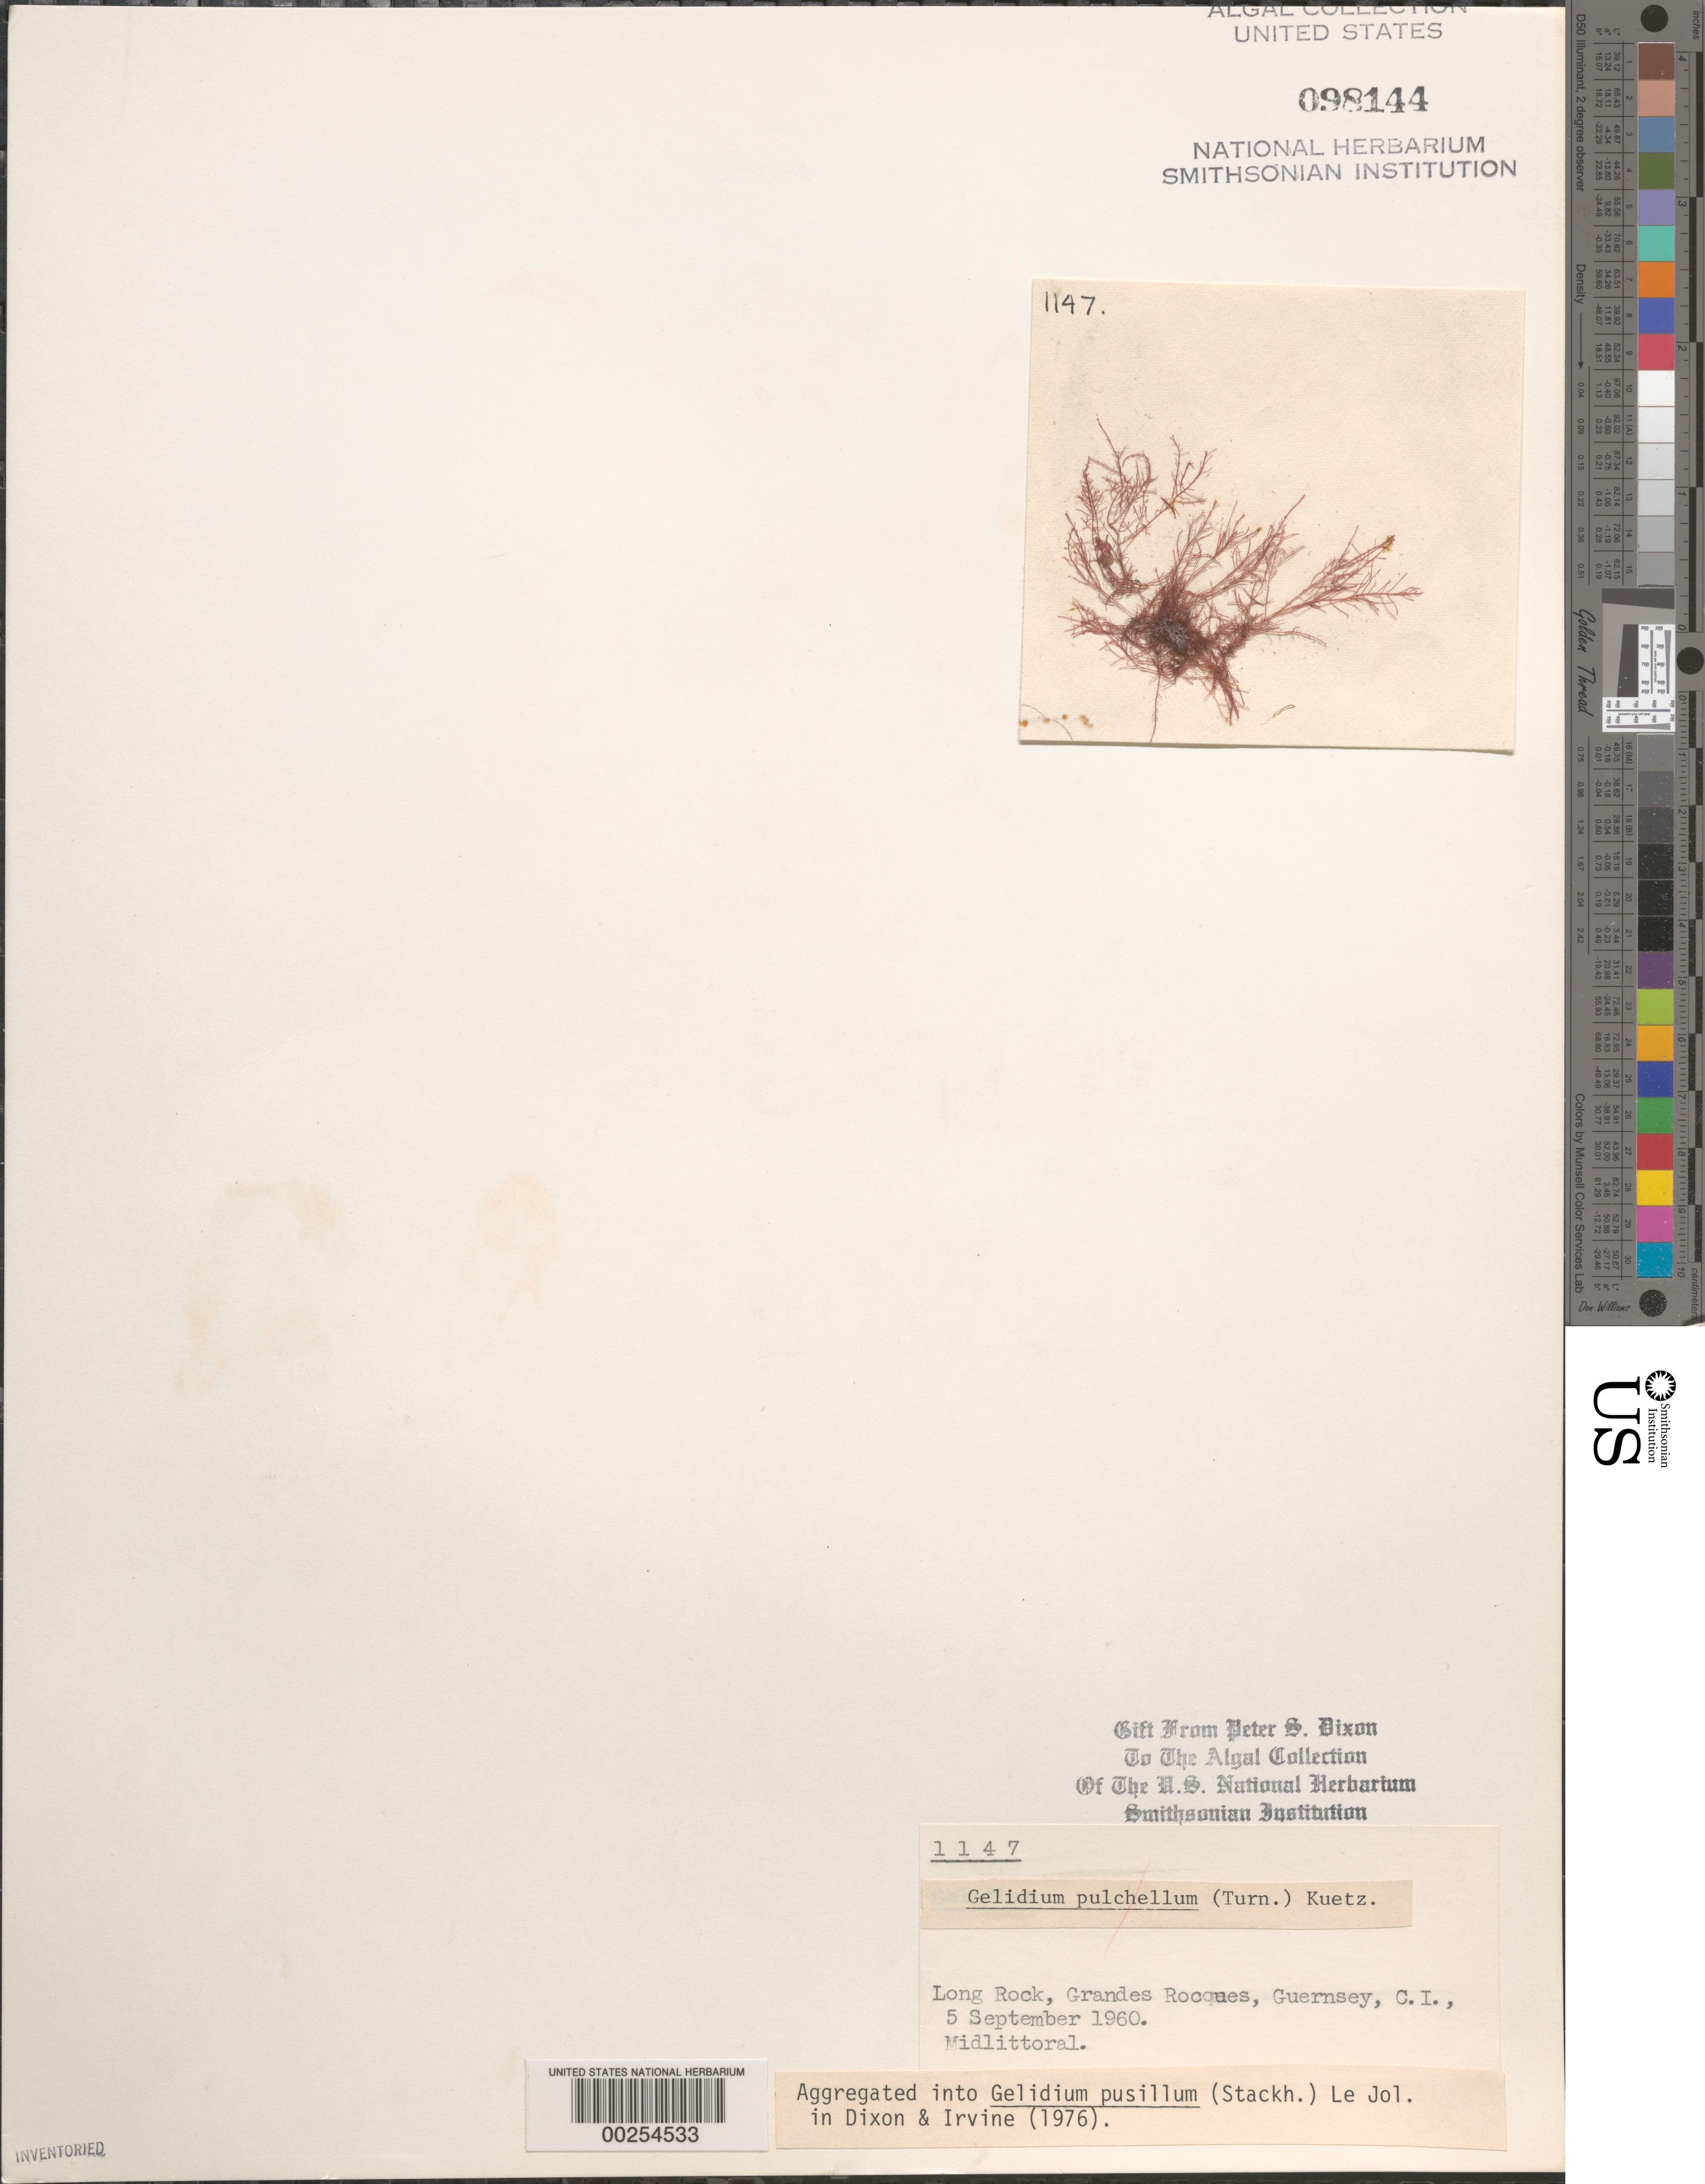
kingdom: Plantae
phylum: Rhodophyta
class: Florideophyceae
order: Gelidiales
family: Gelidiaceae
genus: Gelidium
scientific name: Gelidium pusillum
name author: (Stackh.) Le Jol.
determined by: Dixon, P. S.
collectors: P. S. Dixon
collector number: PSD 1147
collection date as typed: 05 Sep 1960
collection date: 1960-09-05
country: United Kingdom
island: Guernsey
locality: Long Rock, Grandes Rocques. Bailiwick of Guernsey.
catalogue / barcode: US 98144